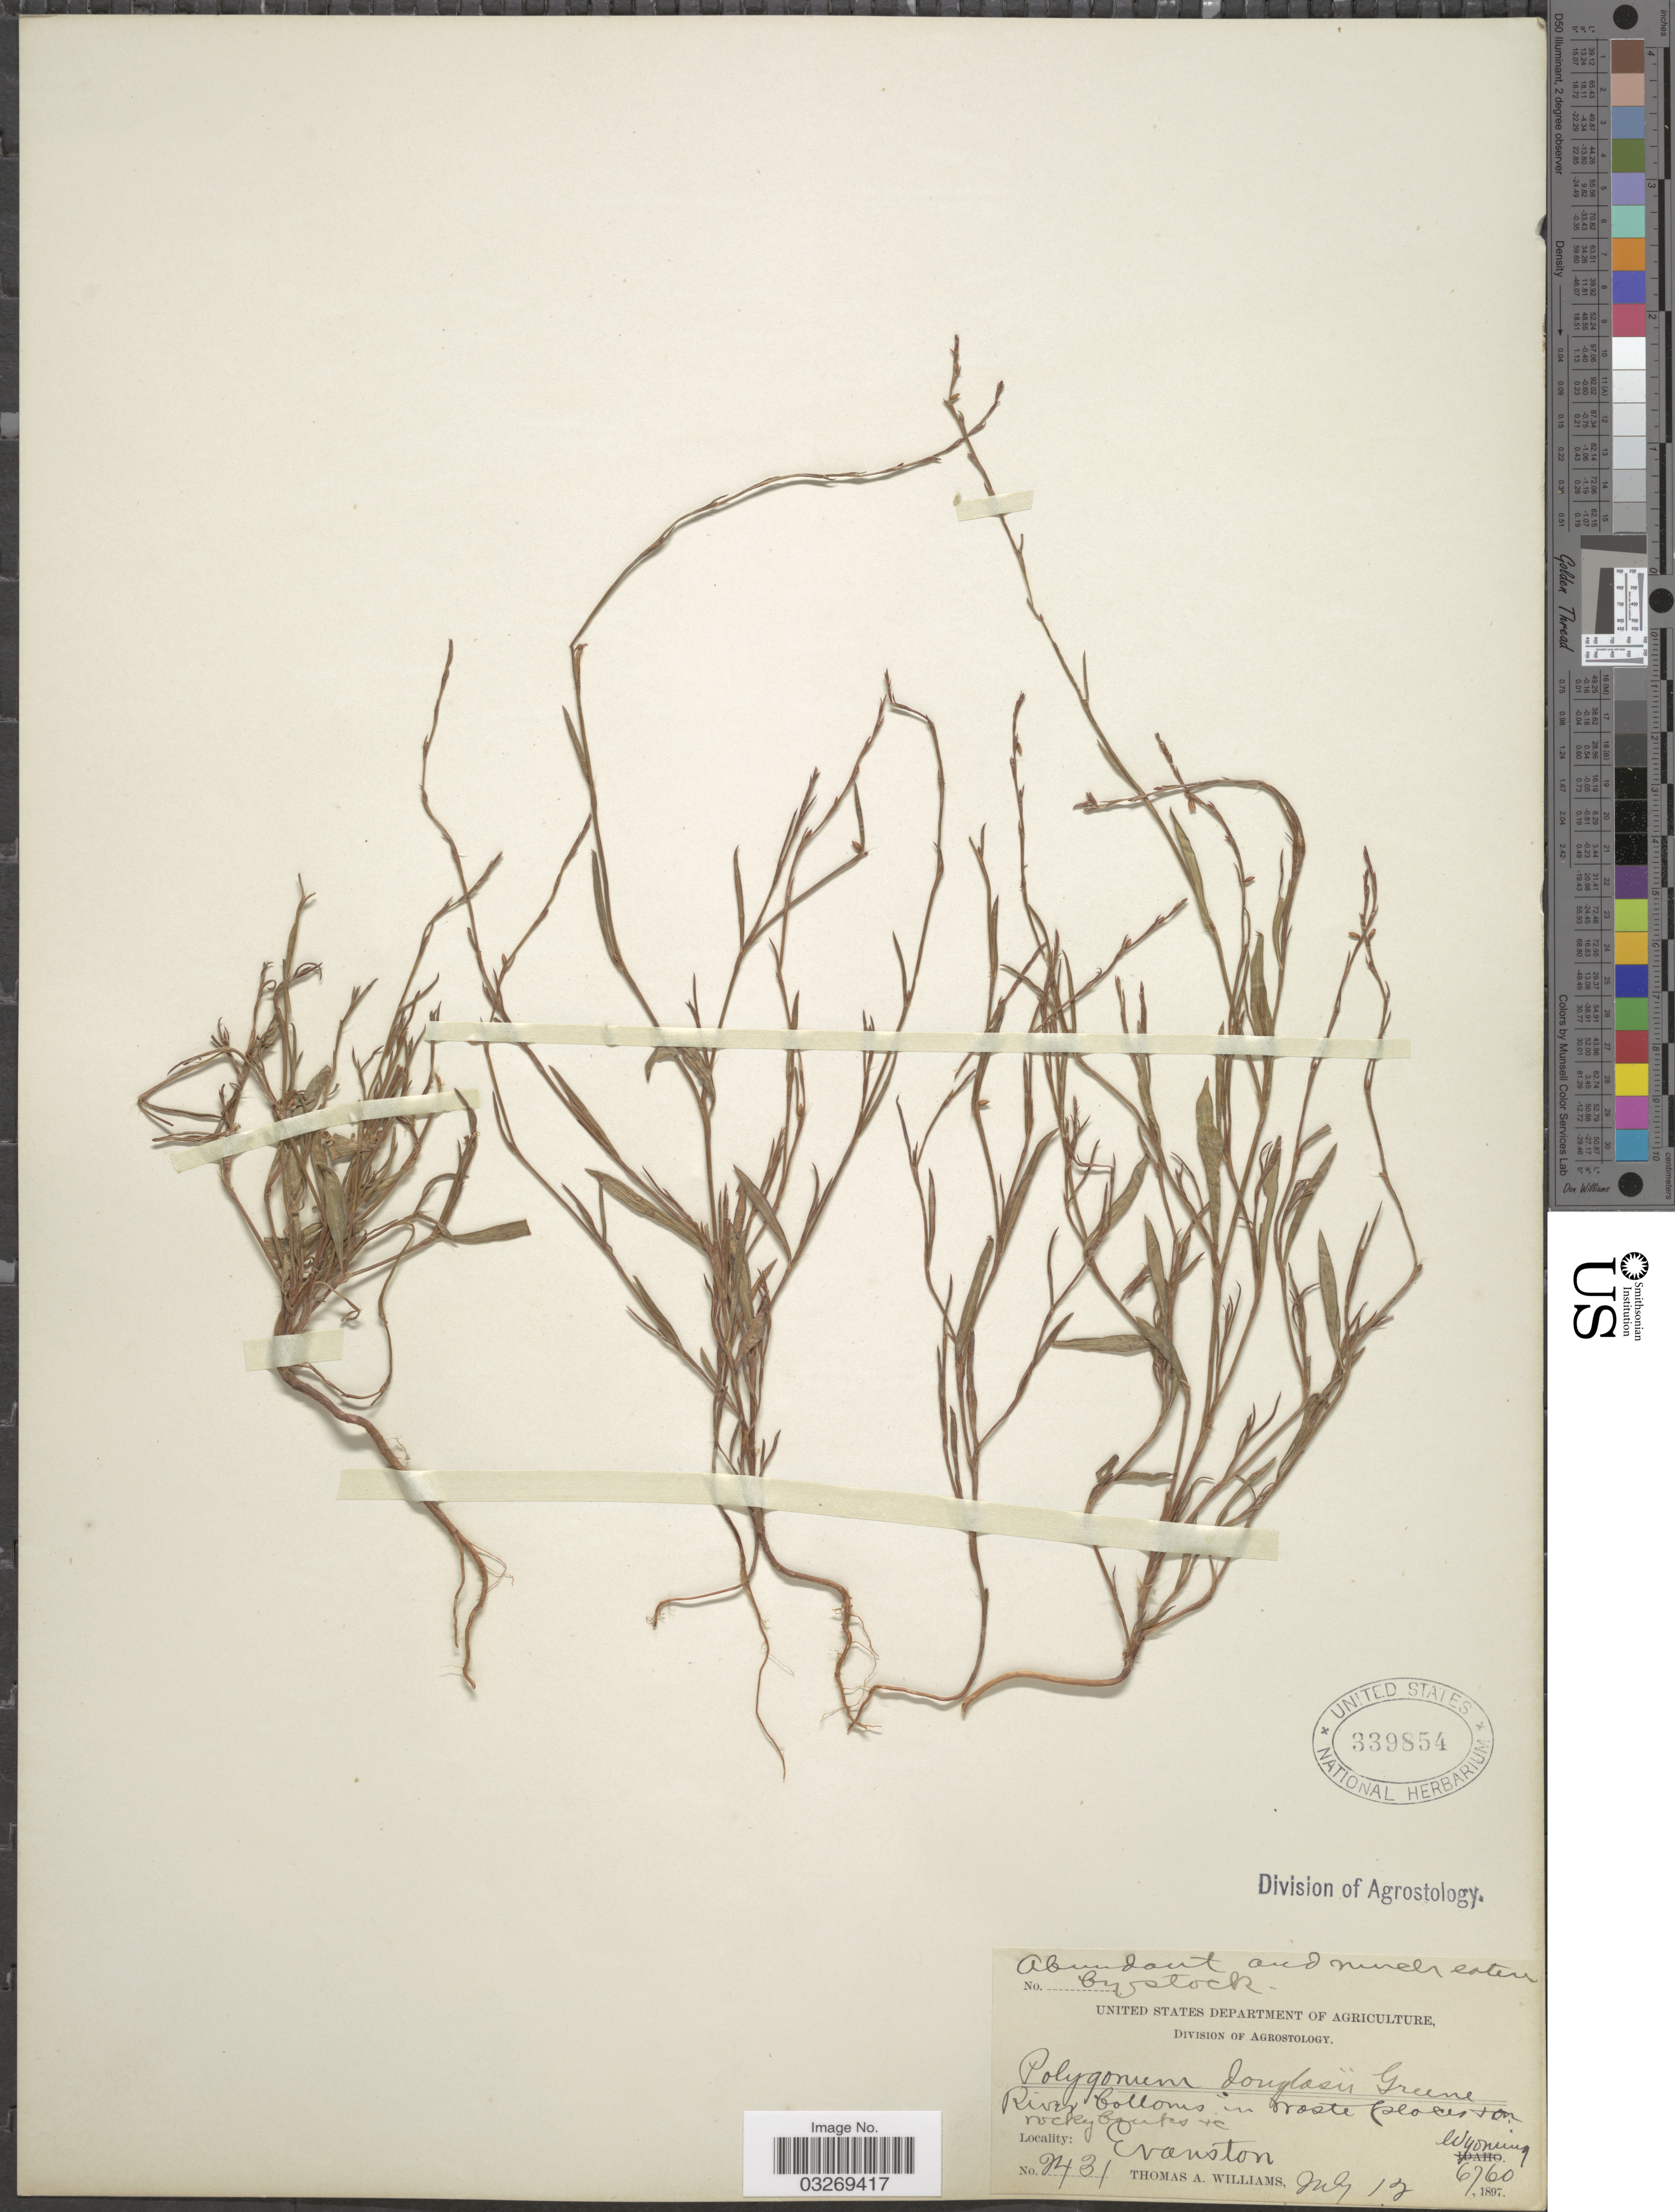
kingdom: Plantae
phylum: Tracheophyta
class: Magnoliopsida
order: Caryophyllales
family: Polygonaceae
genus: Polygonum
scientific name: Polygonum douglasii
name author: Greene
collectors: T. A. Williams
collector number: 2431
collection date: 1897-07-12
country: United States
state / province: Wyoming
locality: Evanston.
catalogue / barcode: US 339854